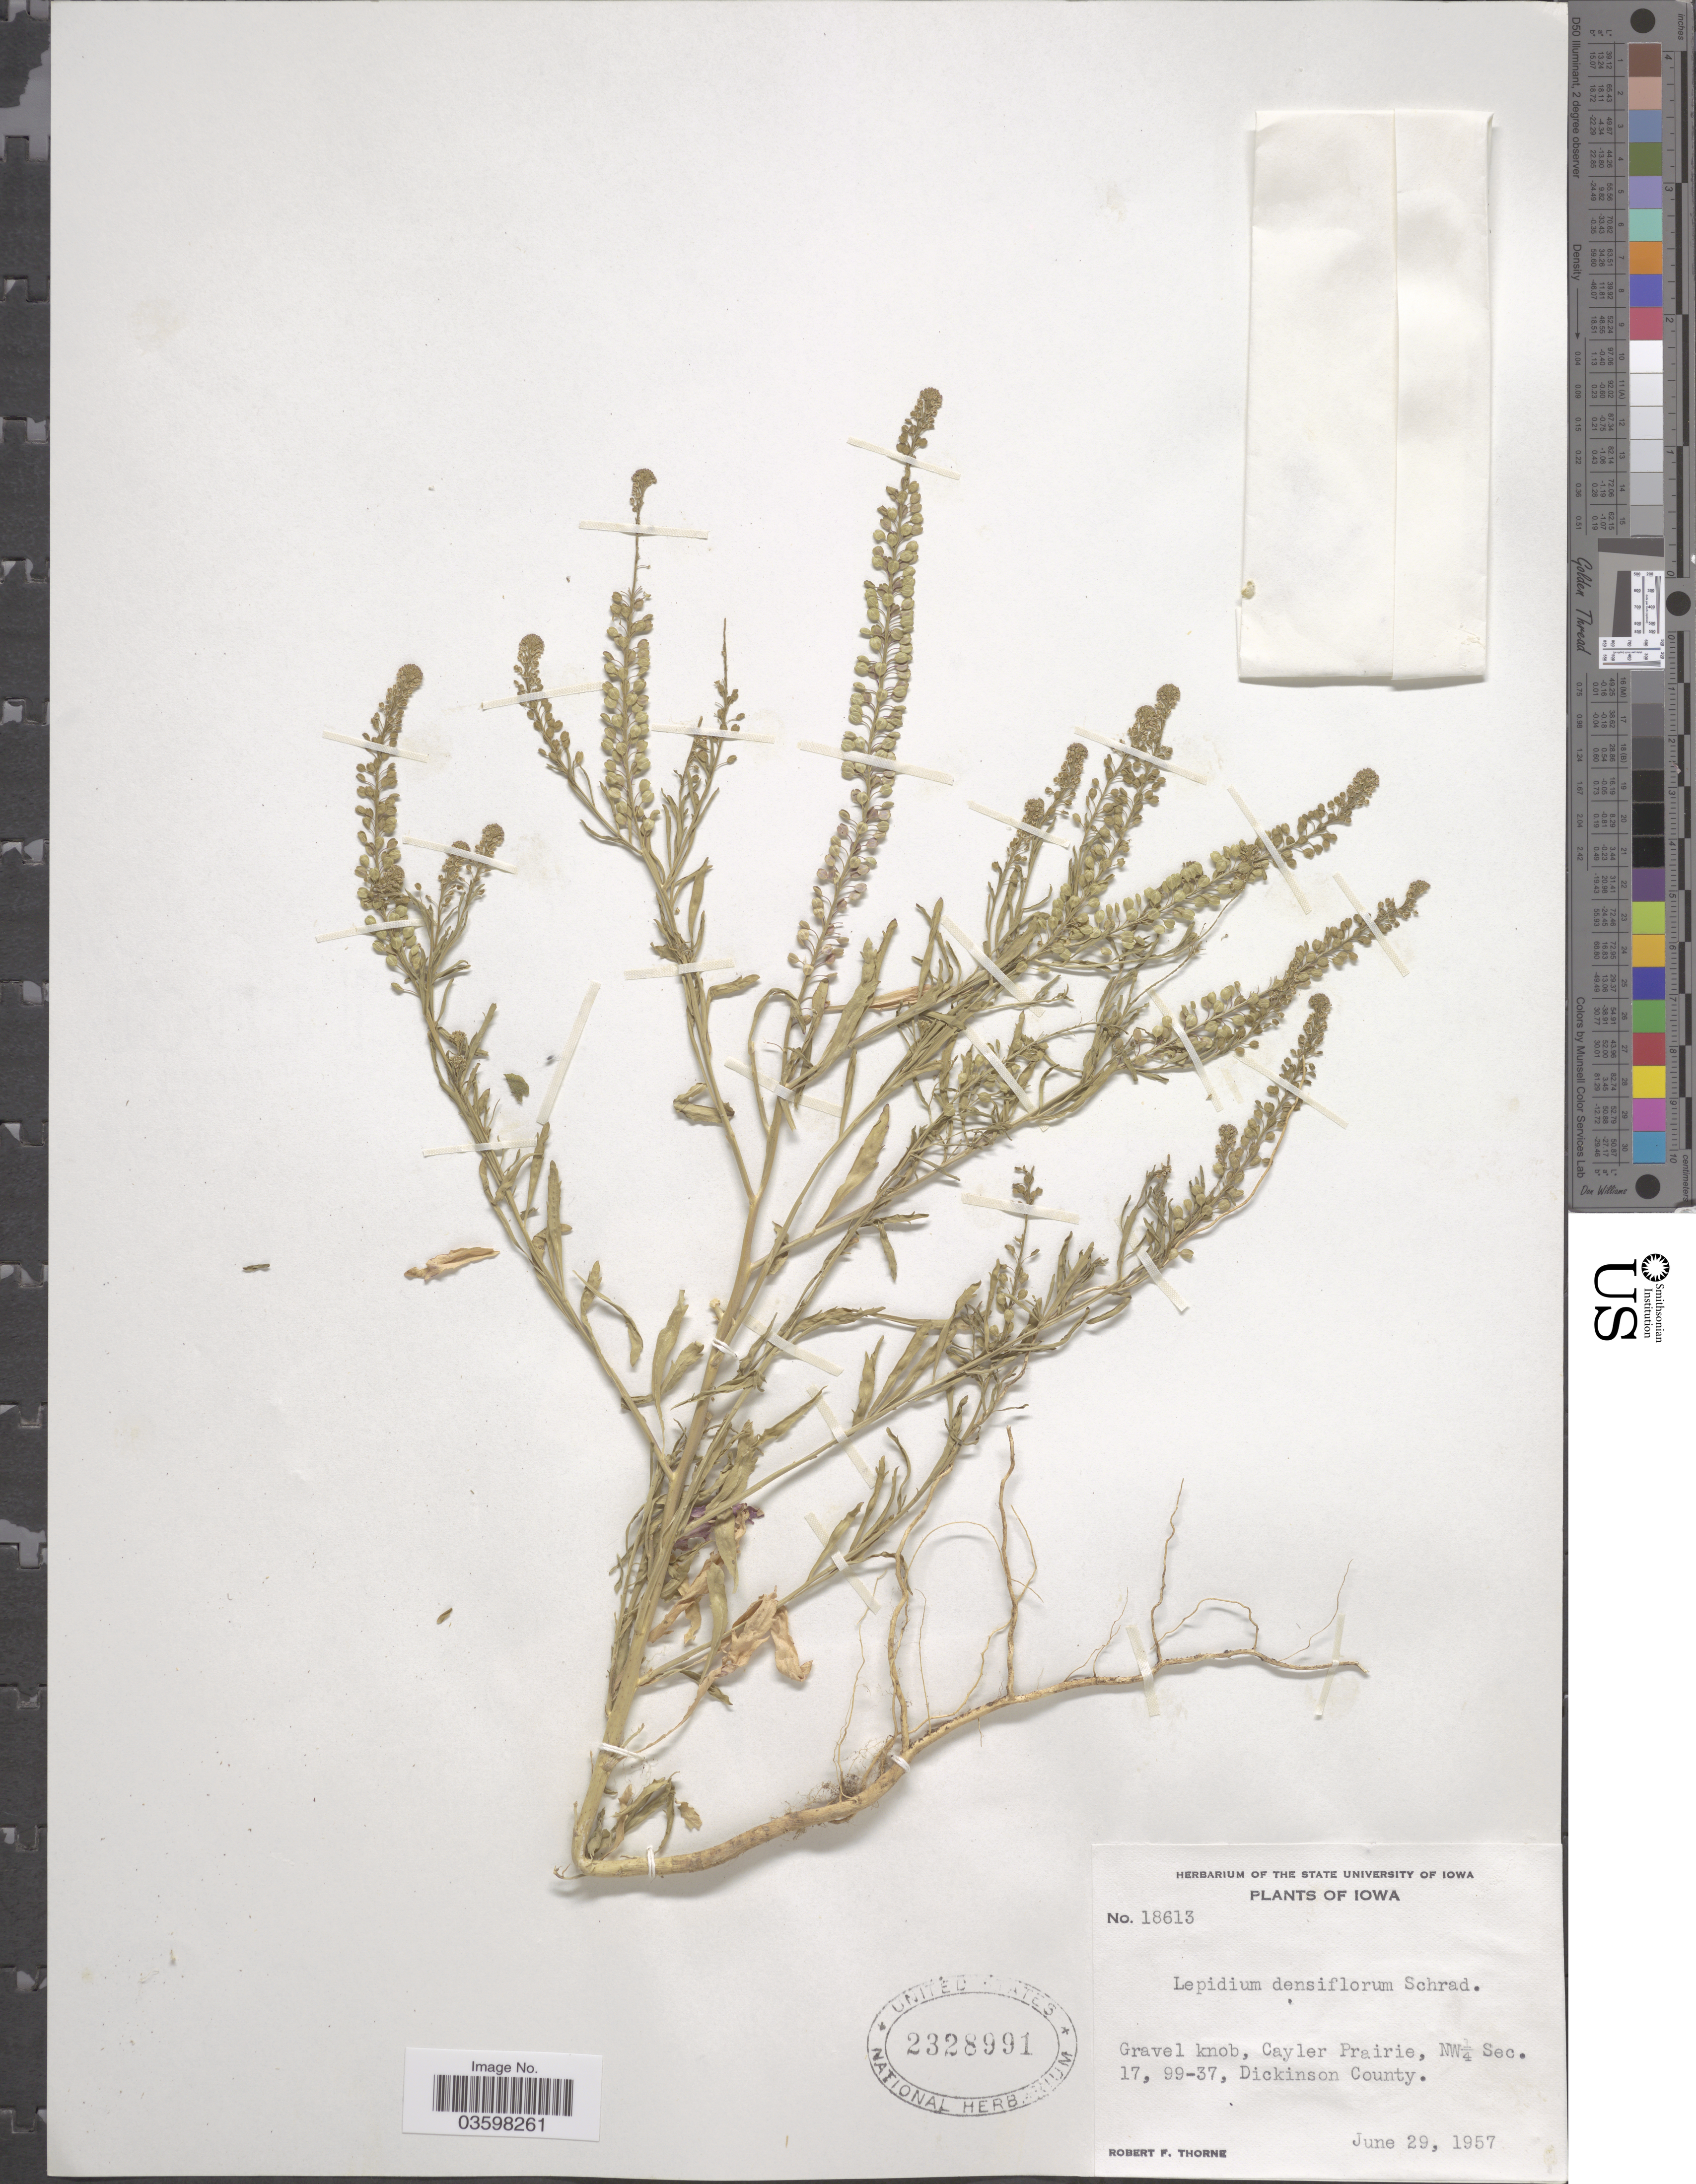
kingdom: Plantae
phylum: Tracheophyta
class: Magnoliopsida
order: Brassicales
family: Brassicaceae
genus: Lepidium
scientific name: Lepidium densiflorum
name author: Schrad.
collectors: R. F. Thorne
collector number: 18613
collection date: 1957-06-29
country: United States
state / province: Iowa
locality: Gravel knob, Cayler Prairie, NW¼ Sec. 17, 99-37, Dickinson County.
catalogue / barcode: US 2328991